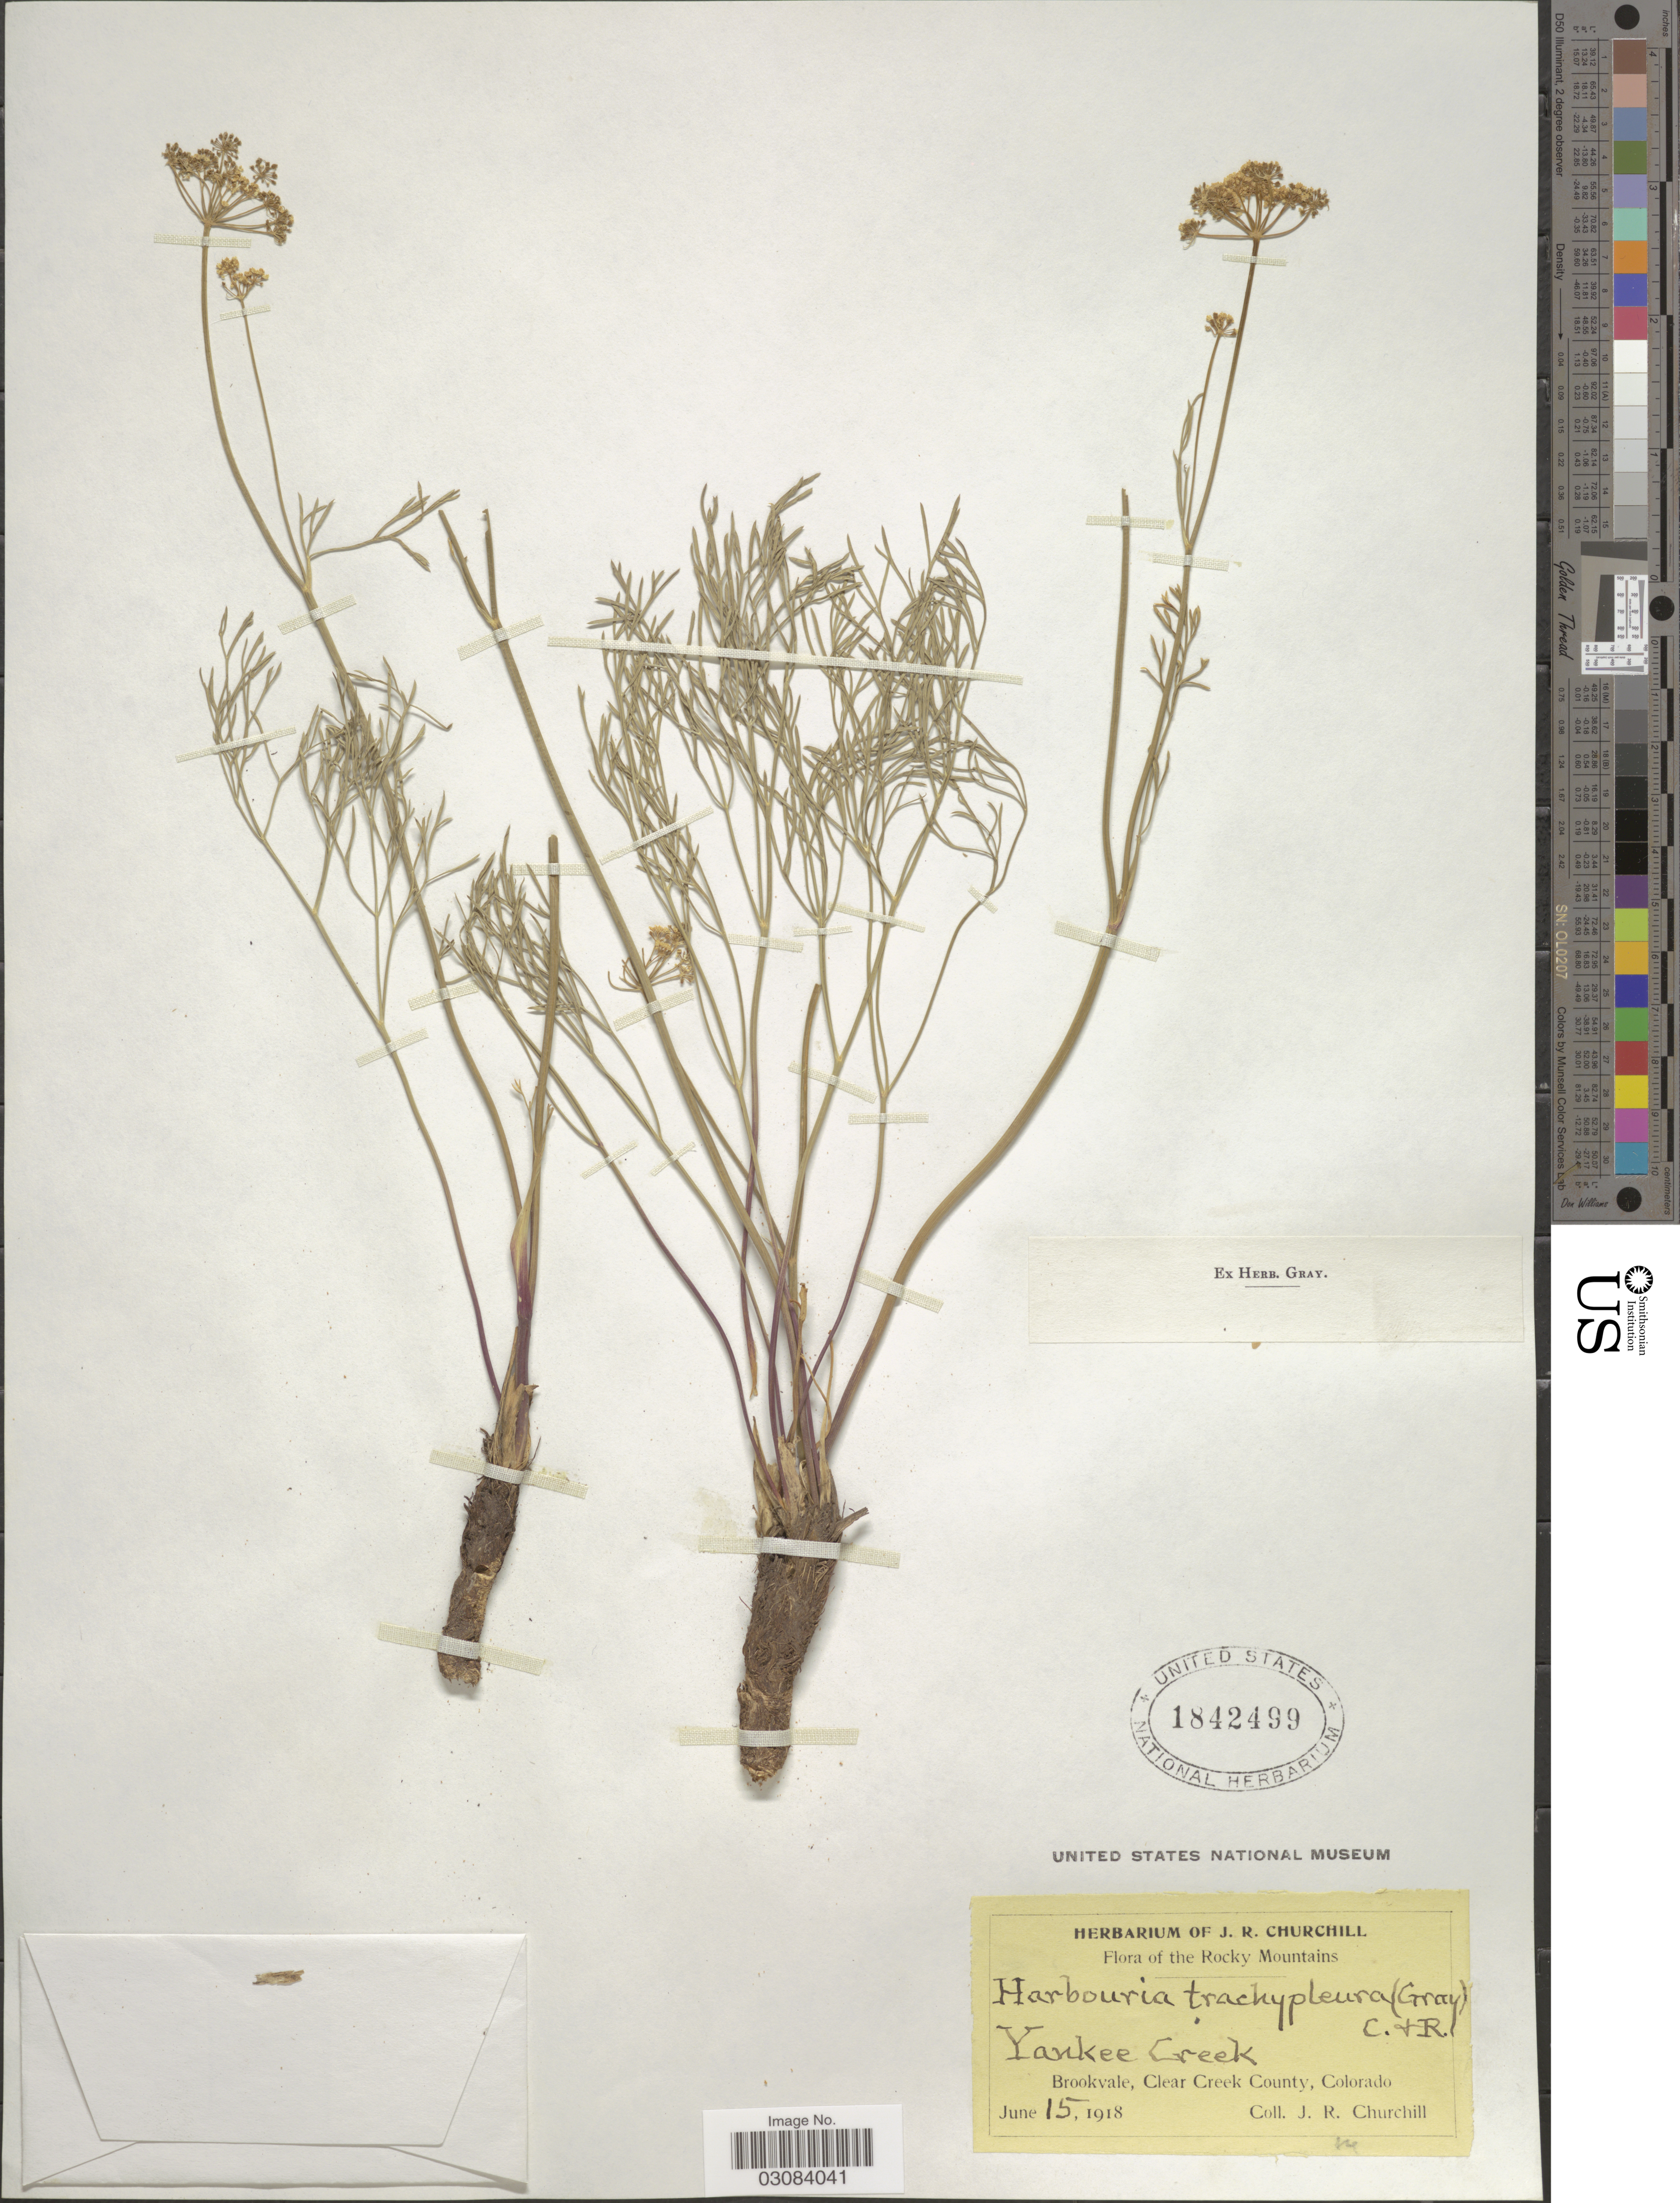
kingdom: Plantae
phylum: Tracheophyta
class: Magnoliopsida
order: Apiales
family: Apiaceae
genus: Harbouria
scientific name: Harbouria trachypleura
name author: (A. Gray) J.M. Coult. & Rose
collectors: J. Churchill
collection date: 1918-06-15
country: United States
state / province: Colorado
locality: Rocky Mountains. Yankee Creek. Brookvale, Clear Creek County.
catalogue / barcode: US 1842499